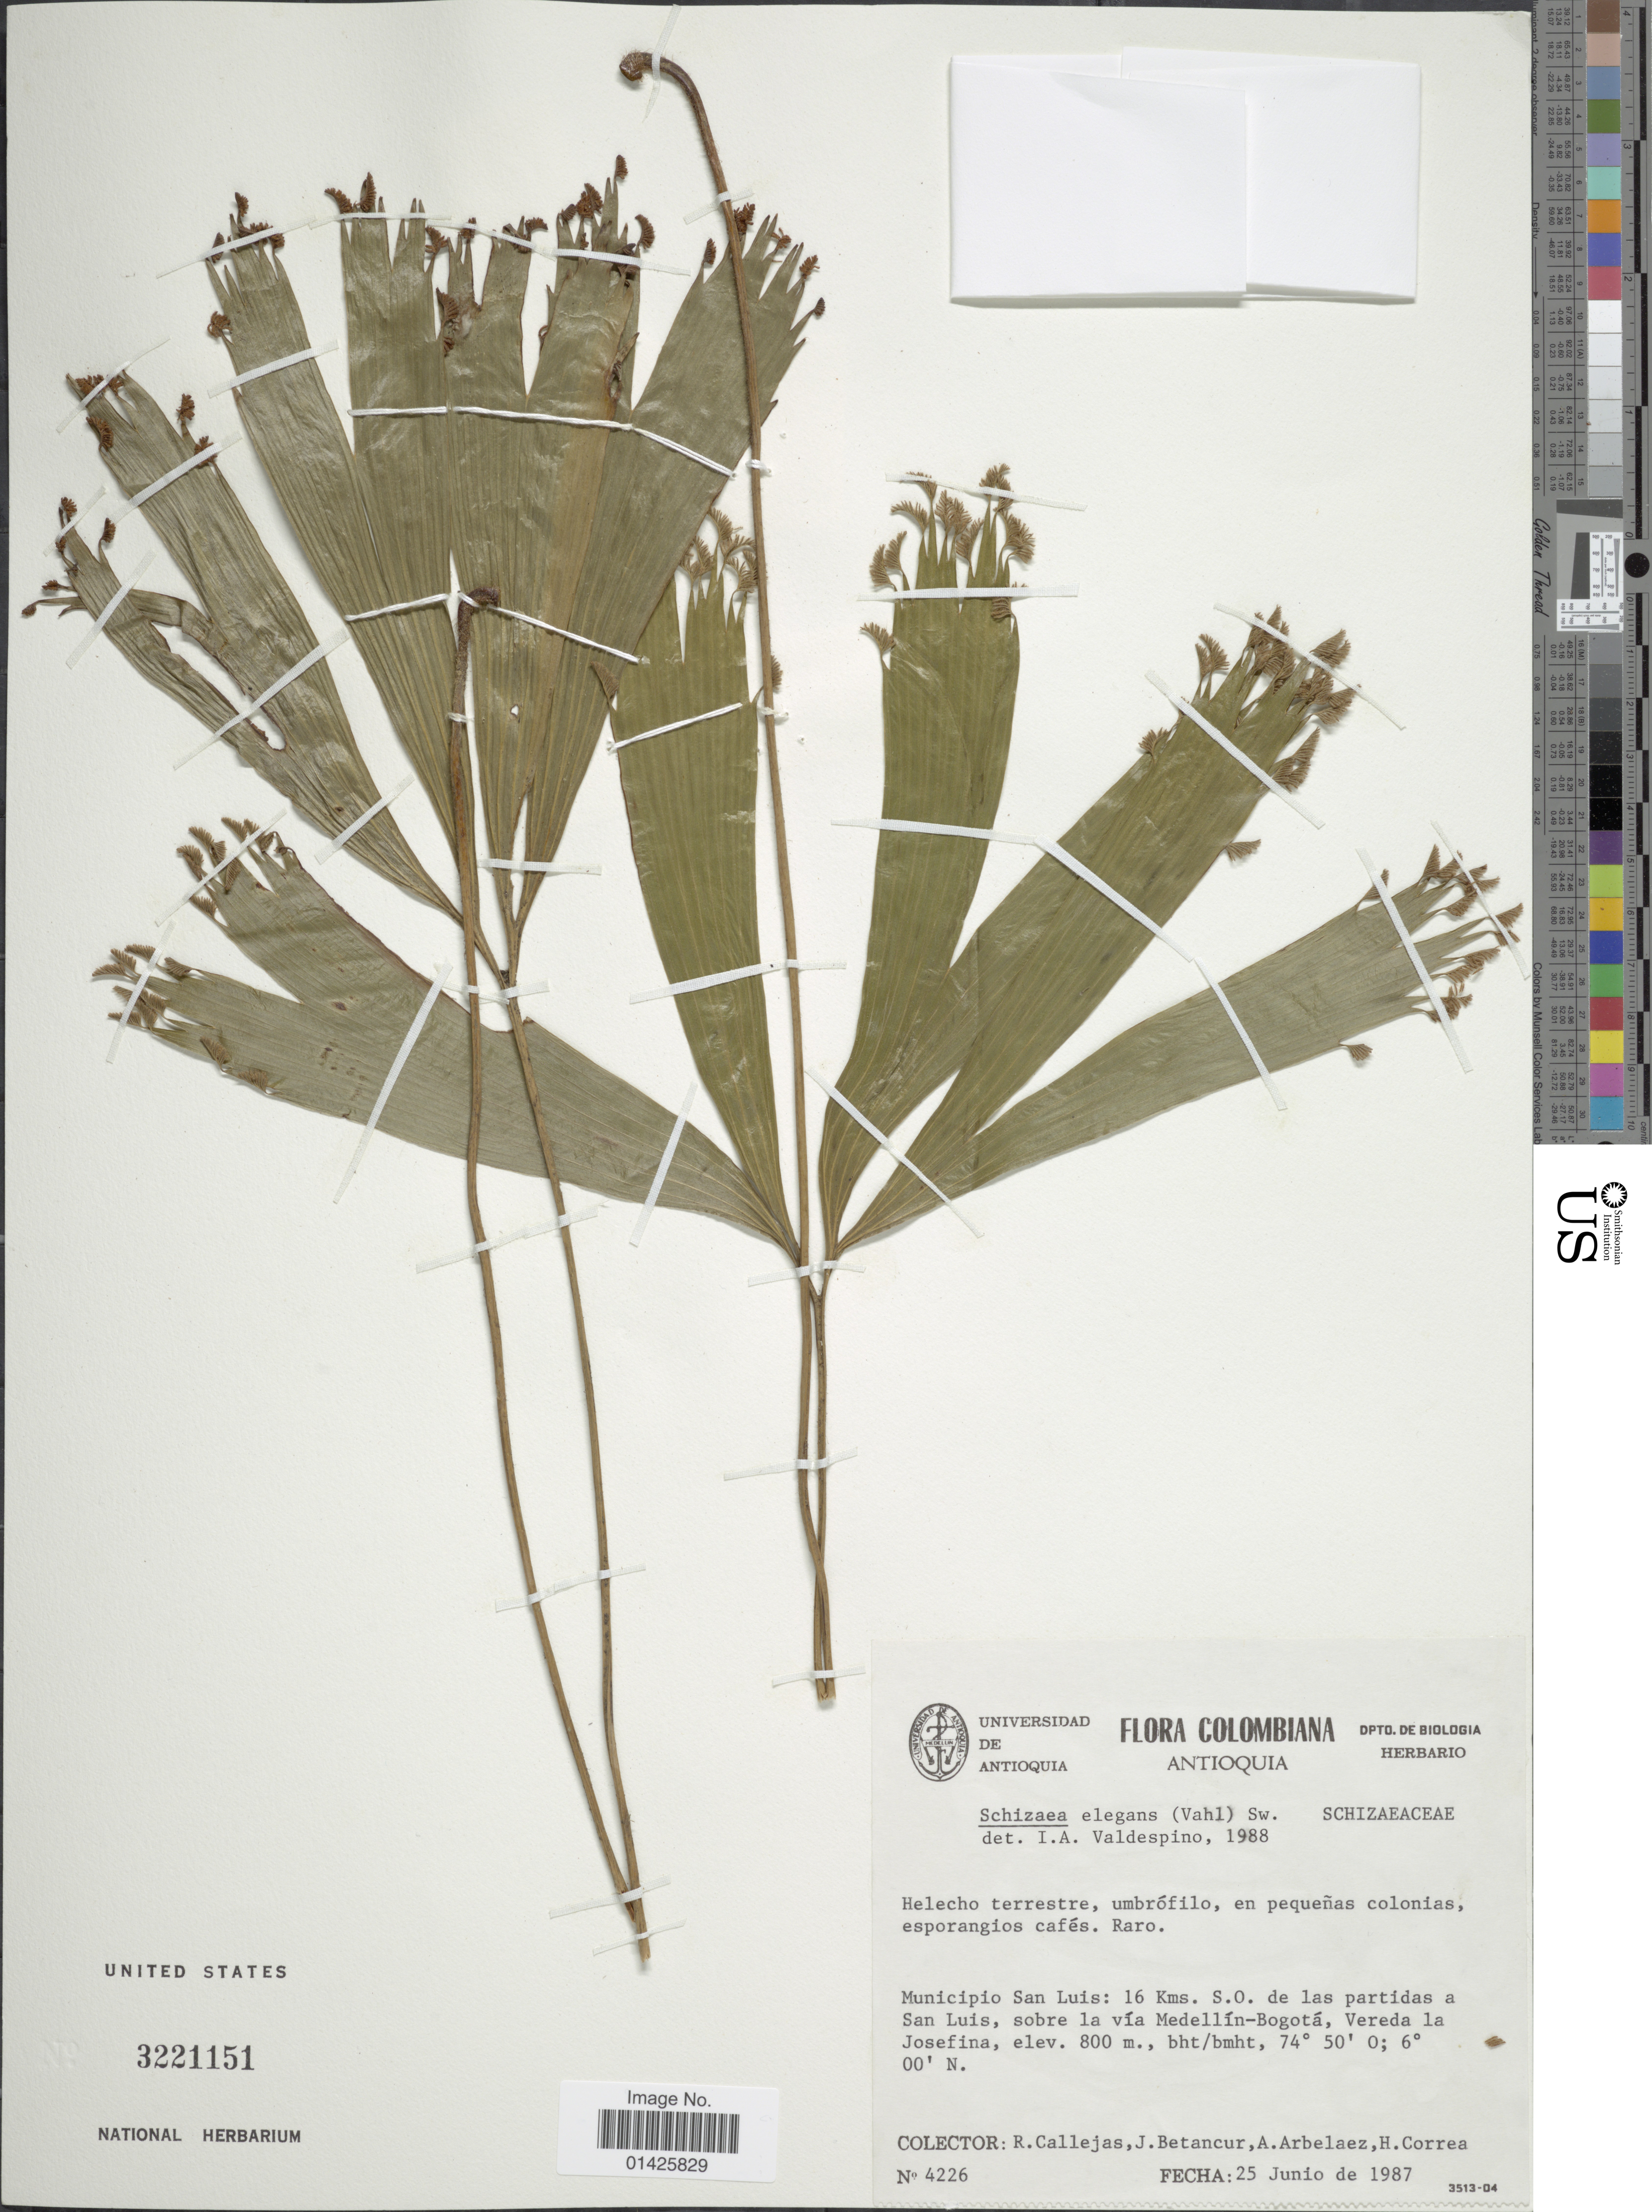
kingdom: Plantae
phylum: Tracheophyta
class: Polypodiopsida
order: Schizaeales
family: Schizaeaceae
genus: Schizaea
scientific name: Schizaea elegans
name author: (Vahl) Sw.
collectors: R. Callejas, J. Betancur, A. Arbelaez & H. Correa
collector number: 4226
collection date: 1987-06-25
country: Colombia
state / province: Antioquia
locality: Municipio San Luis: 16 kms. S.O. de las partidas a San Luis, sobre la vía Medellín-Bogota, Vereda la Josefina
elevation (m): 800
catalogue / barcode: US 3221151